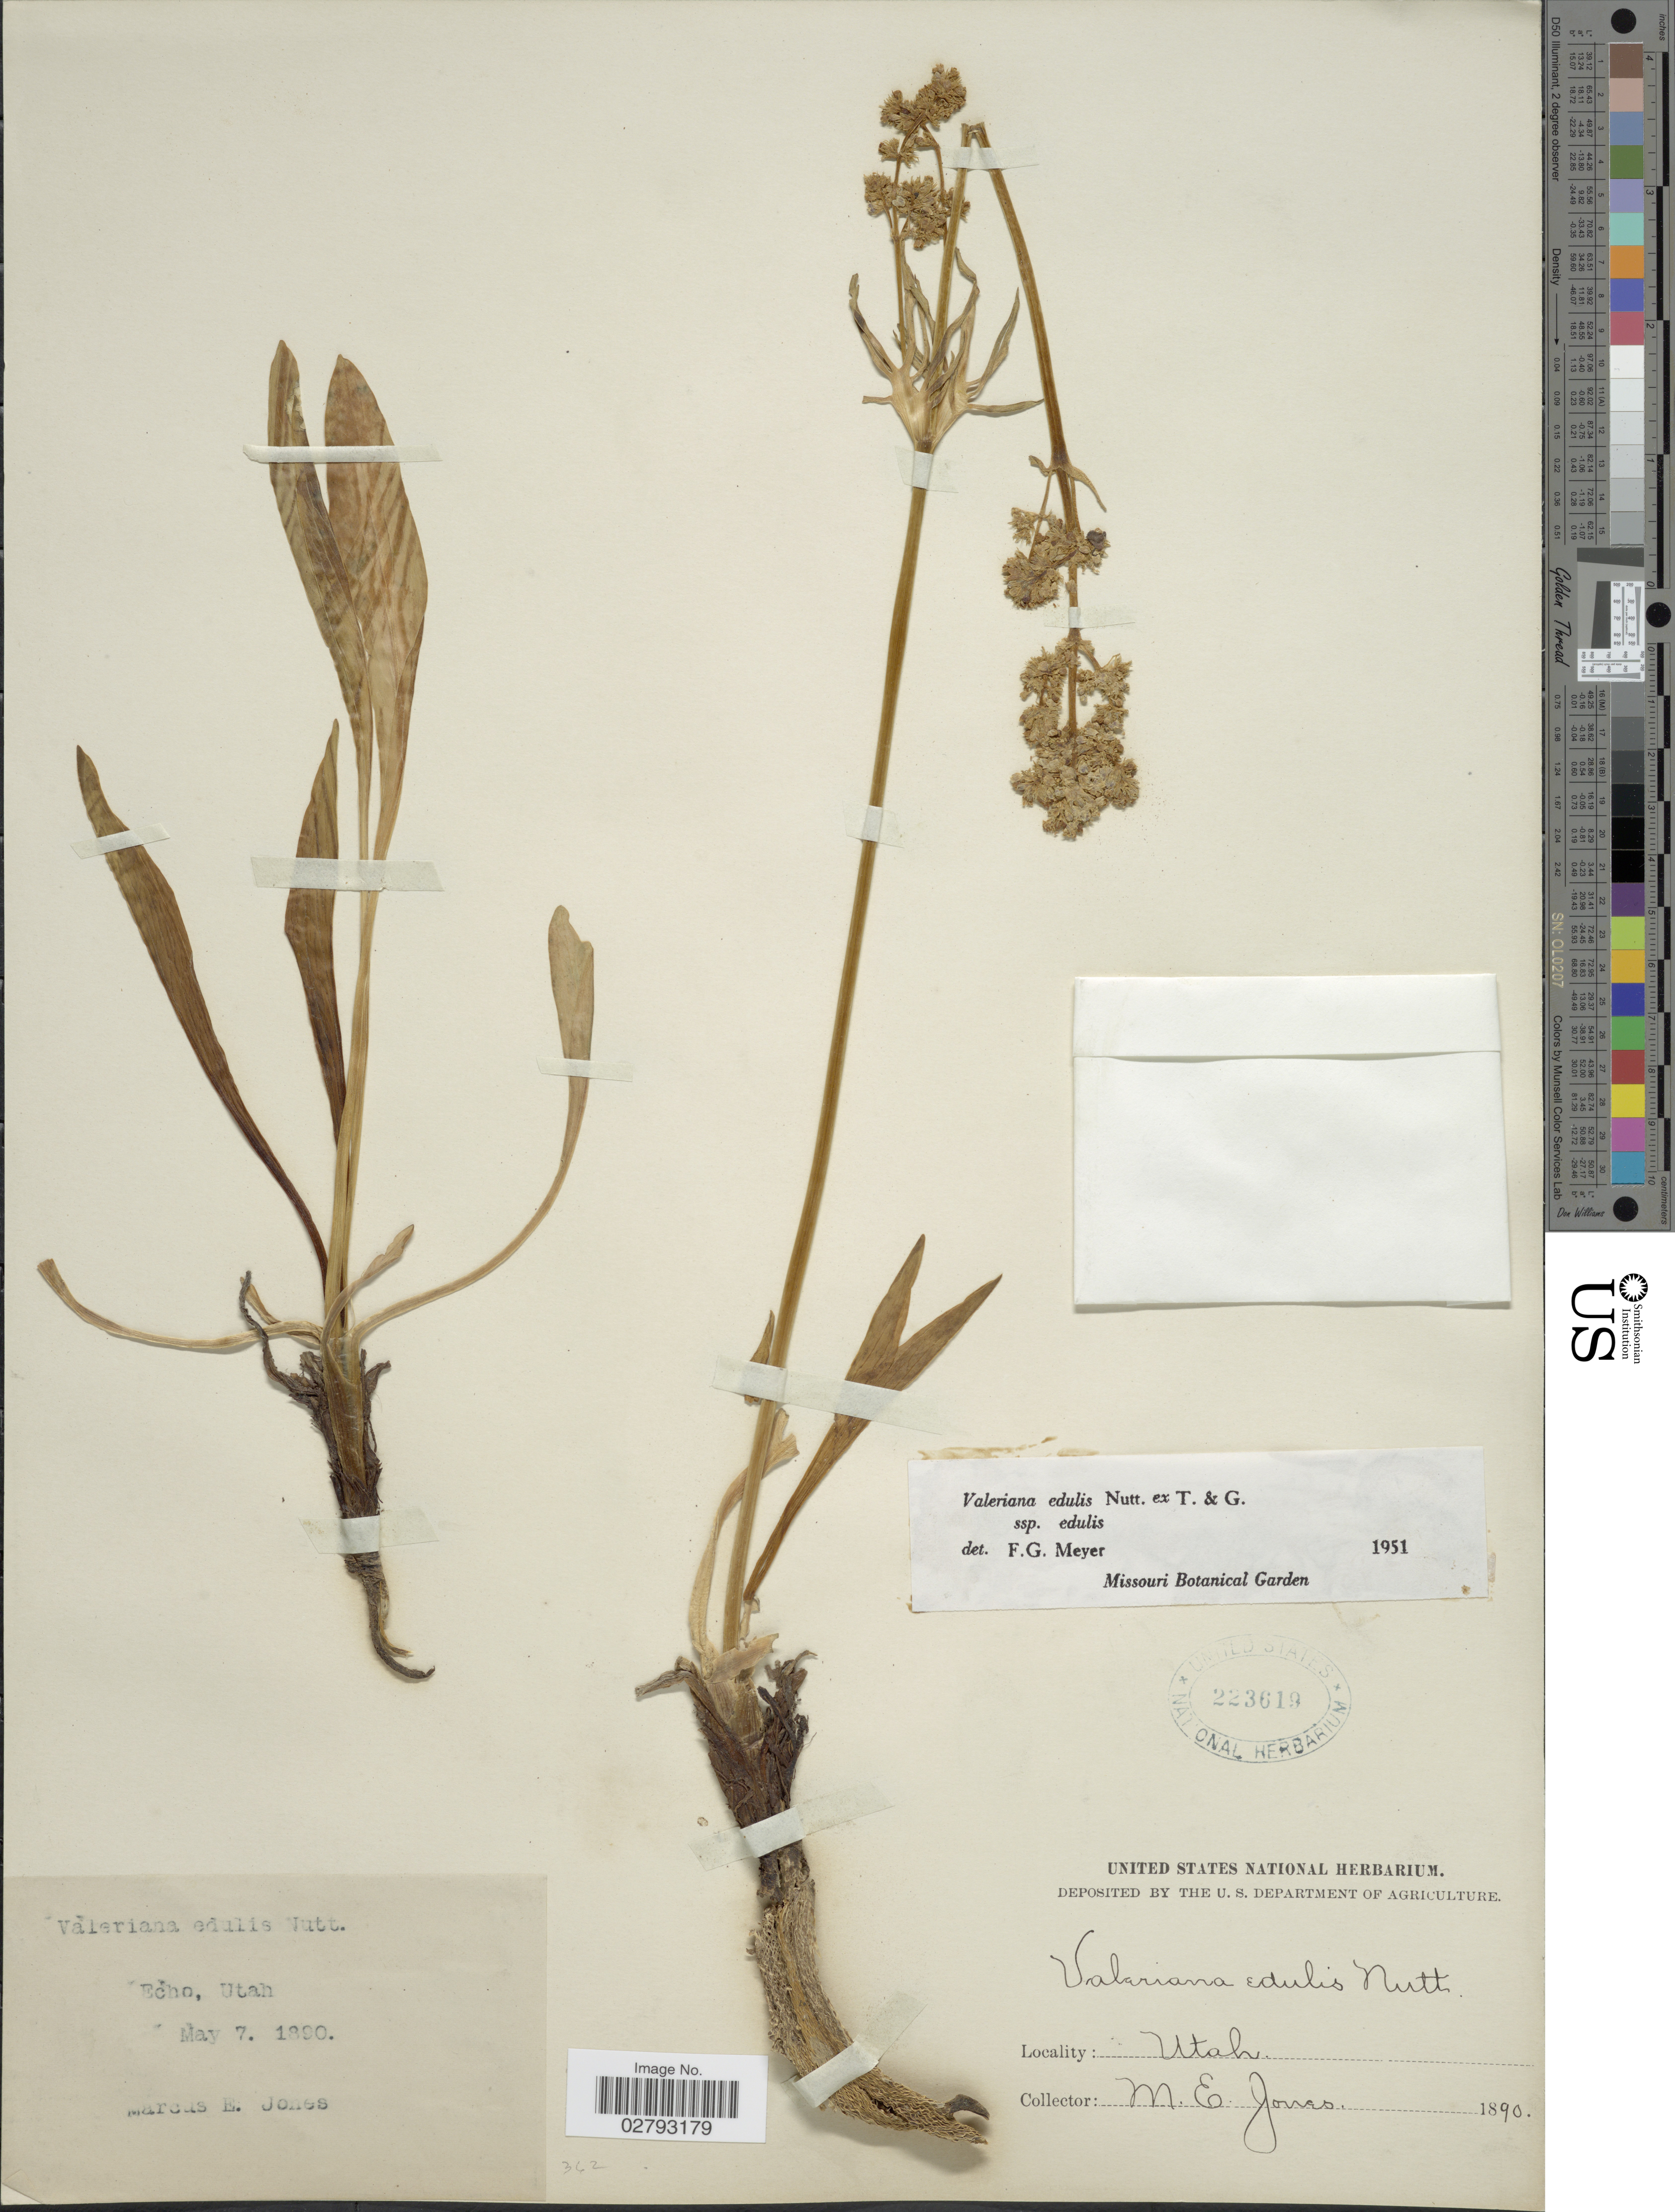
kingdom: Plantae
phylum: Tracheophyta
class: Magnoliopsida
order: Dipsacales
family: Caprifoliaceae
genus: Valeriana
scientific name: Valeriana edulis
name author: Nutt.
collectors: M. E. Jones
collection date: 1890-05-07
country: United States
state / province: Utah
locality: Echo.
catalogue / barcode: US 223619